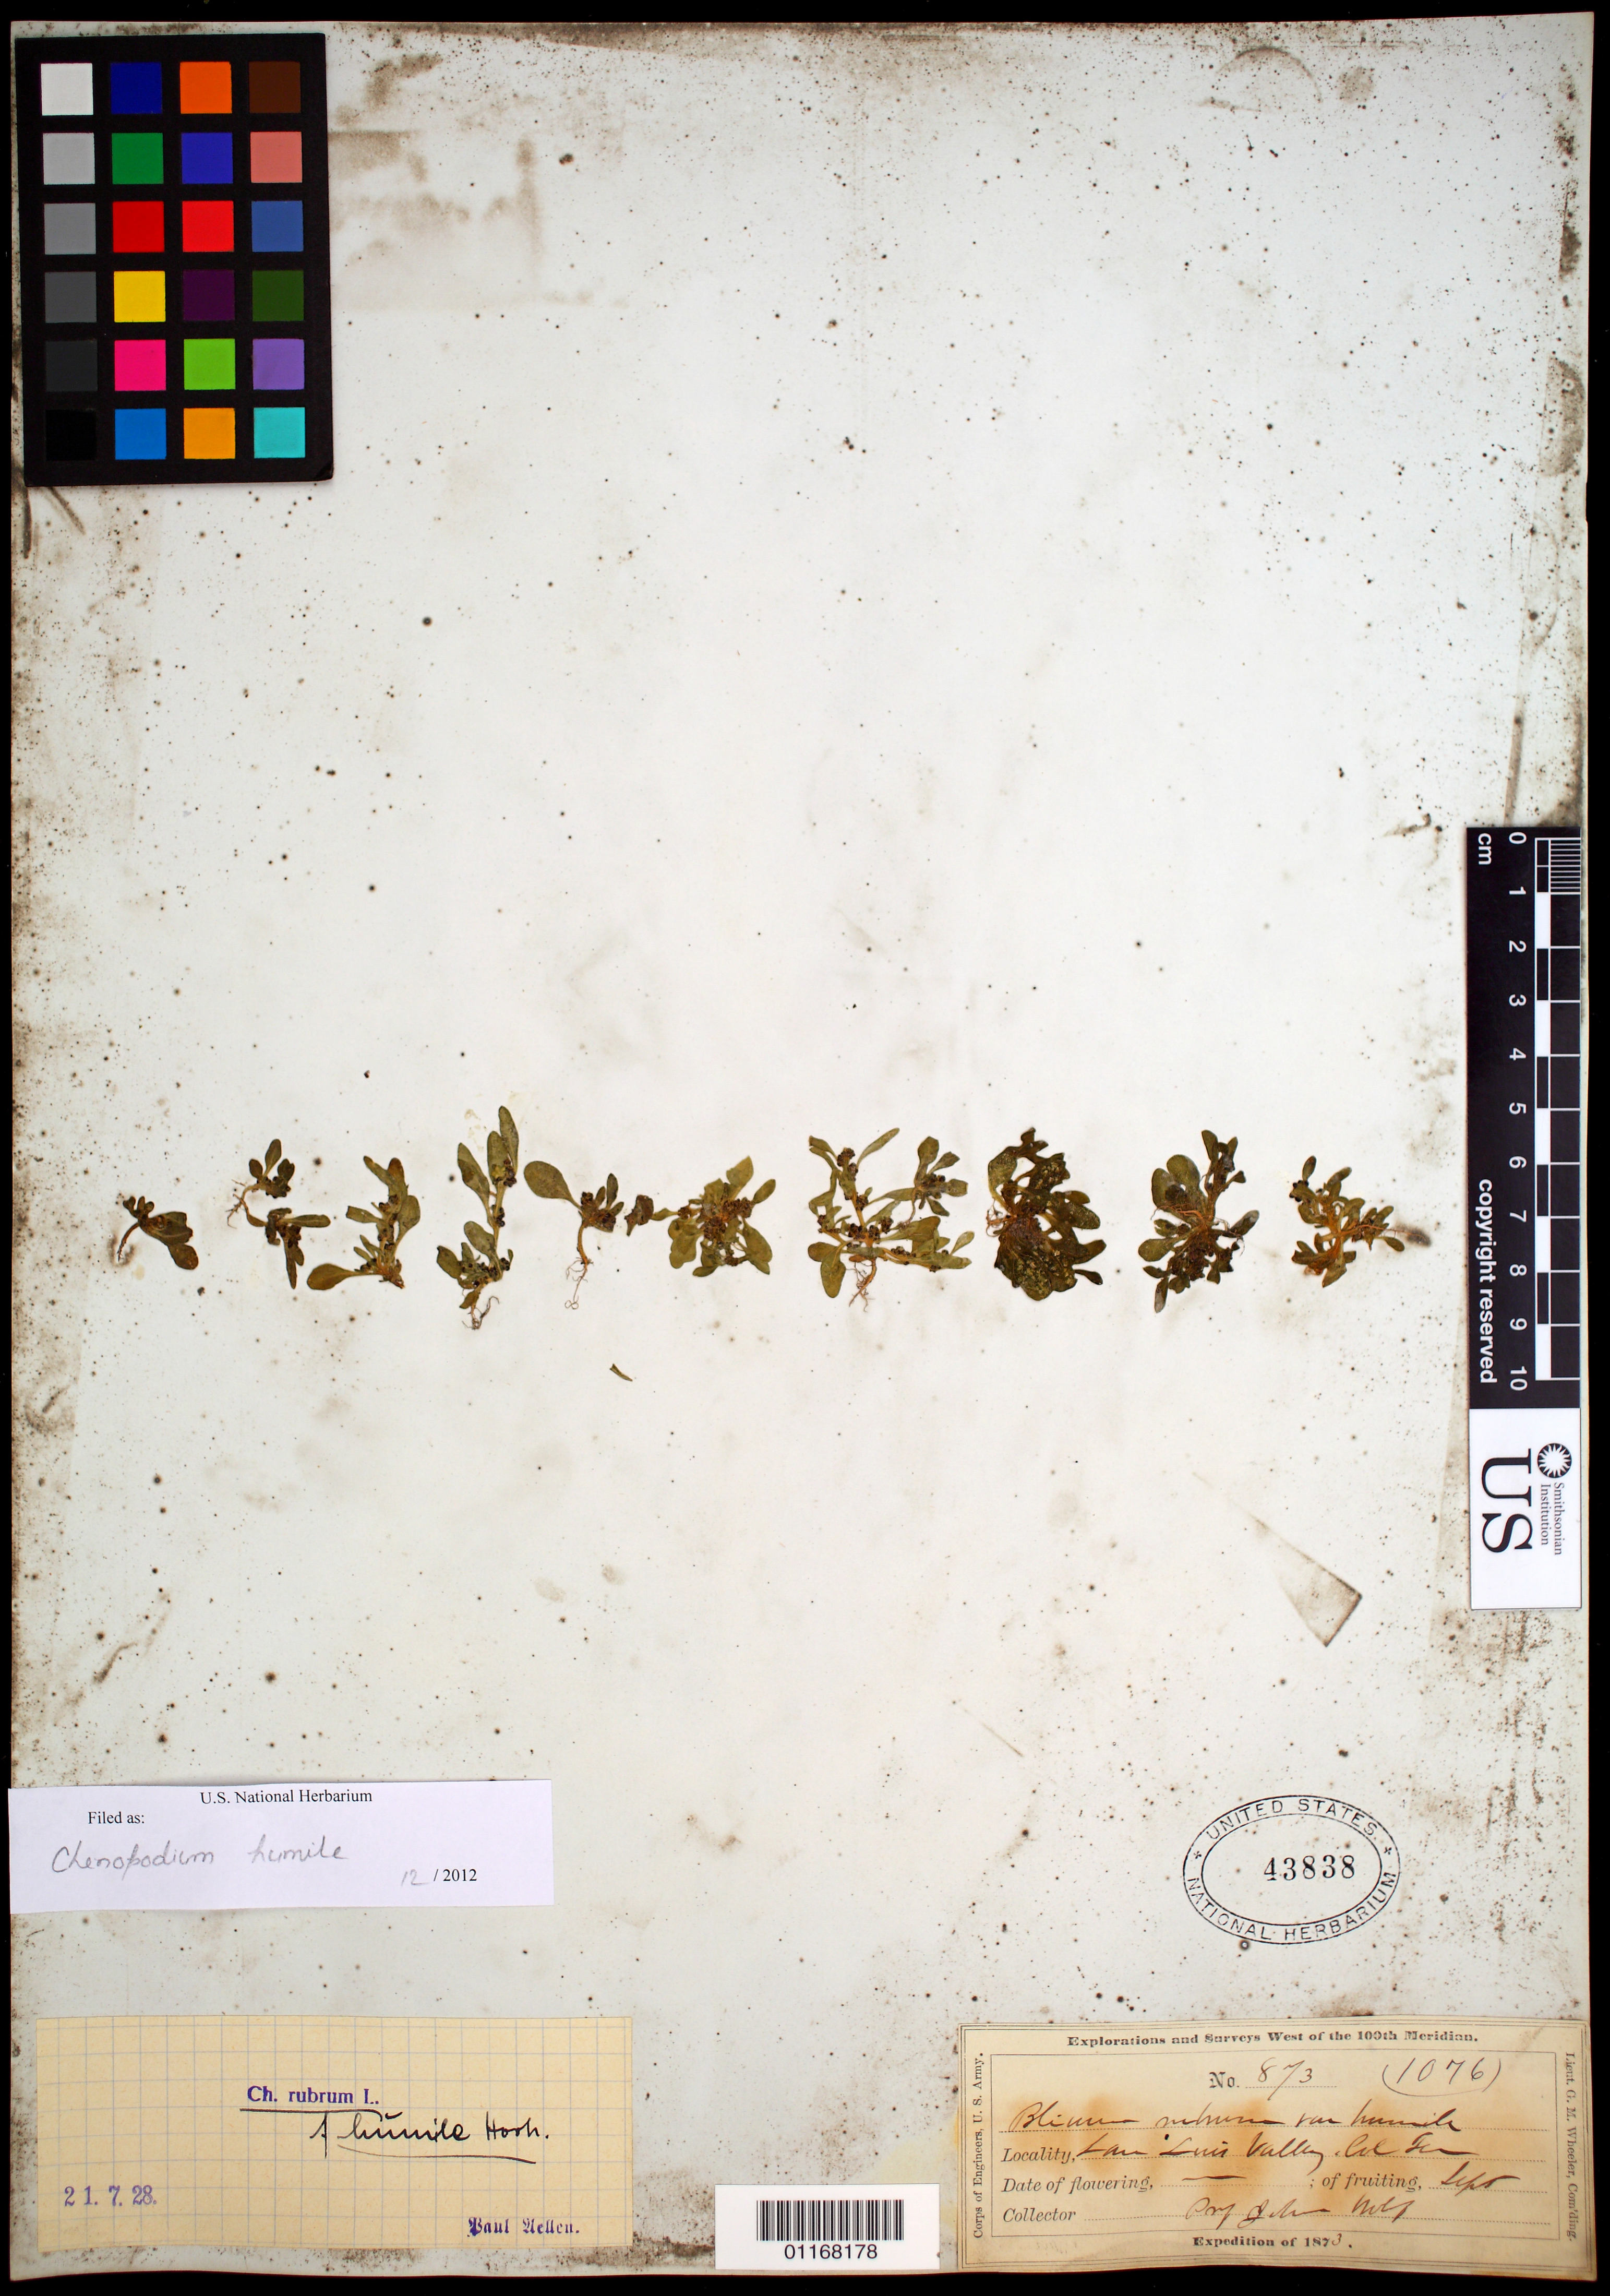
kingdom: Plantae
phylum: Tracheophyta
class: Magnoliopsida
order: Caryophyllales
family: Amaranthaceae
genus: Chenopodium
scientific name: Chenopodium humile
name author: Hook.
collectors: J. Wolf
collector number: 873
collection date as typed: Sep 1873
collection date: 1873-09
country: United States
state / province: Colorado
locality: San Luis Valley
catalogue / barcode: US 43838